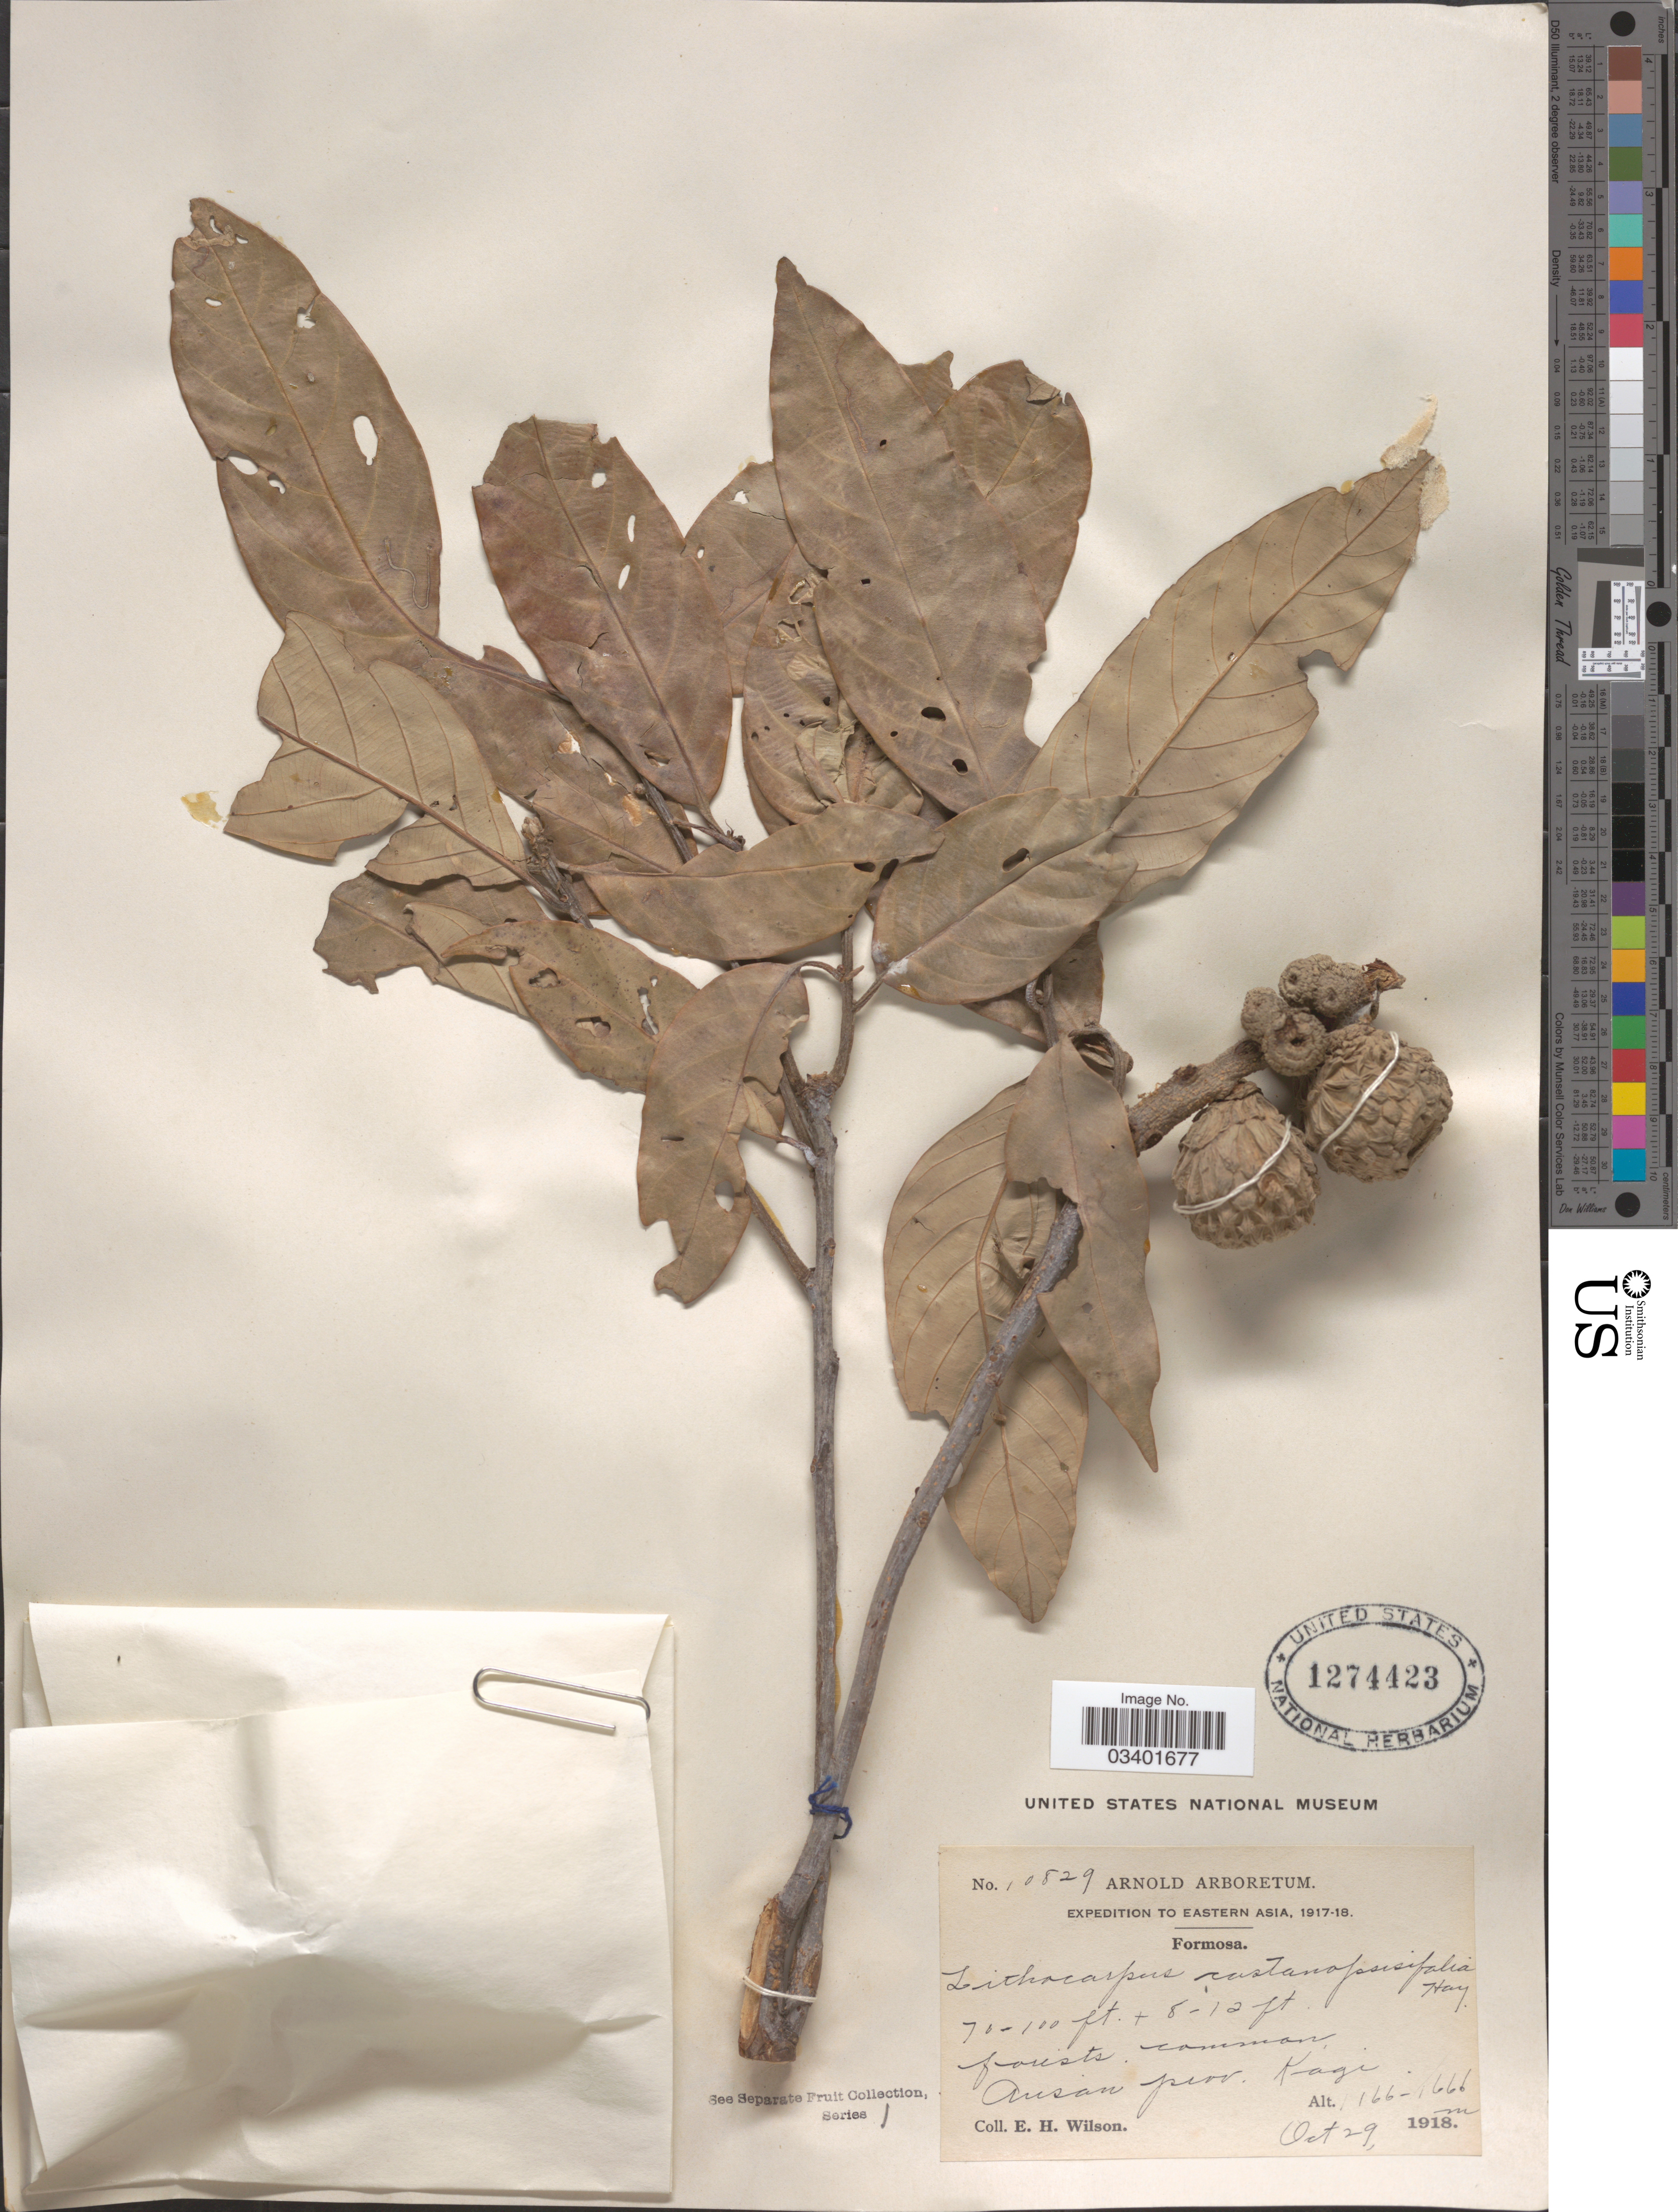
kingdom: Plantae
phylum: Tracheophyta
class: Magnoliopsida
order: Fagales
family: Fagaceae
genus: Lithocarpus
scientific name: Lithocarpus castanopsifolius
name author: (Hayata) Hayata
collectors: E. Wilson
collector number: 10829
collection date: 1918-10-29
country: Taiwan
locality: Eastern Asia. Formosa. Ausian prov. Kagi.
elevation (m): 1166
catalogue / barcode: US 1274423